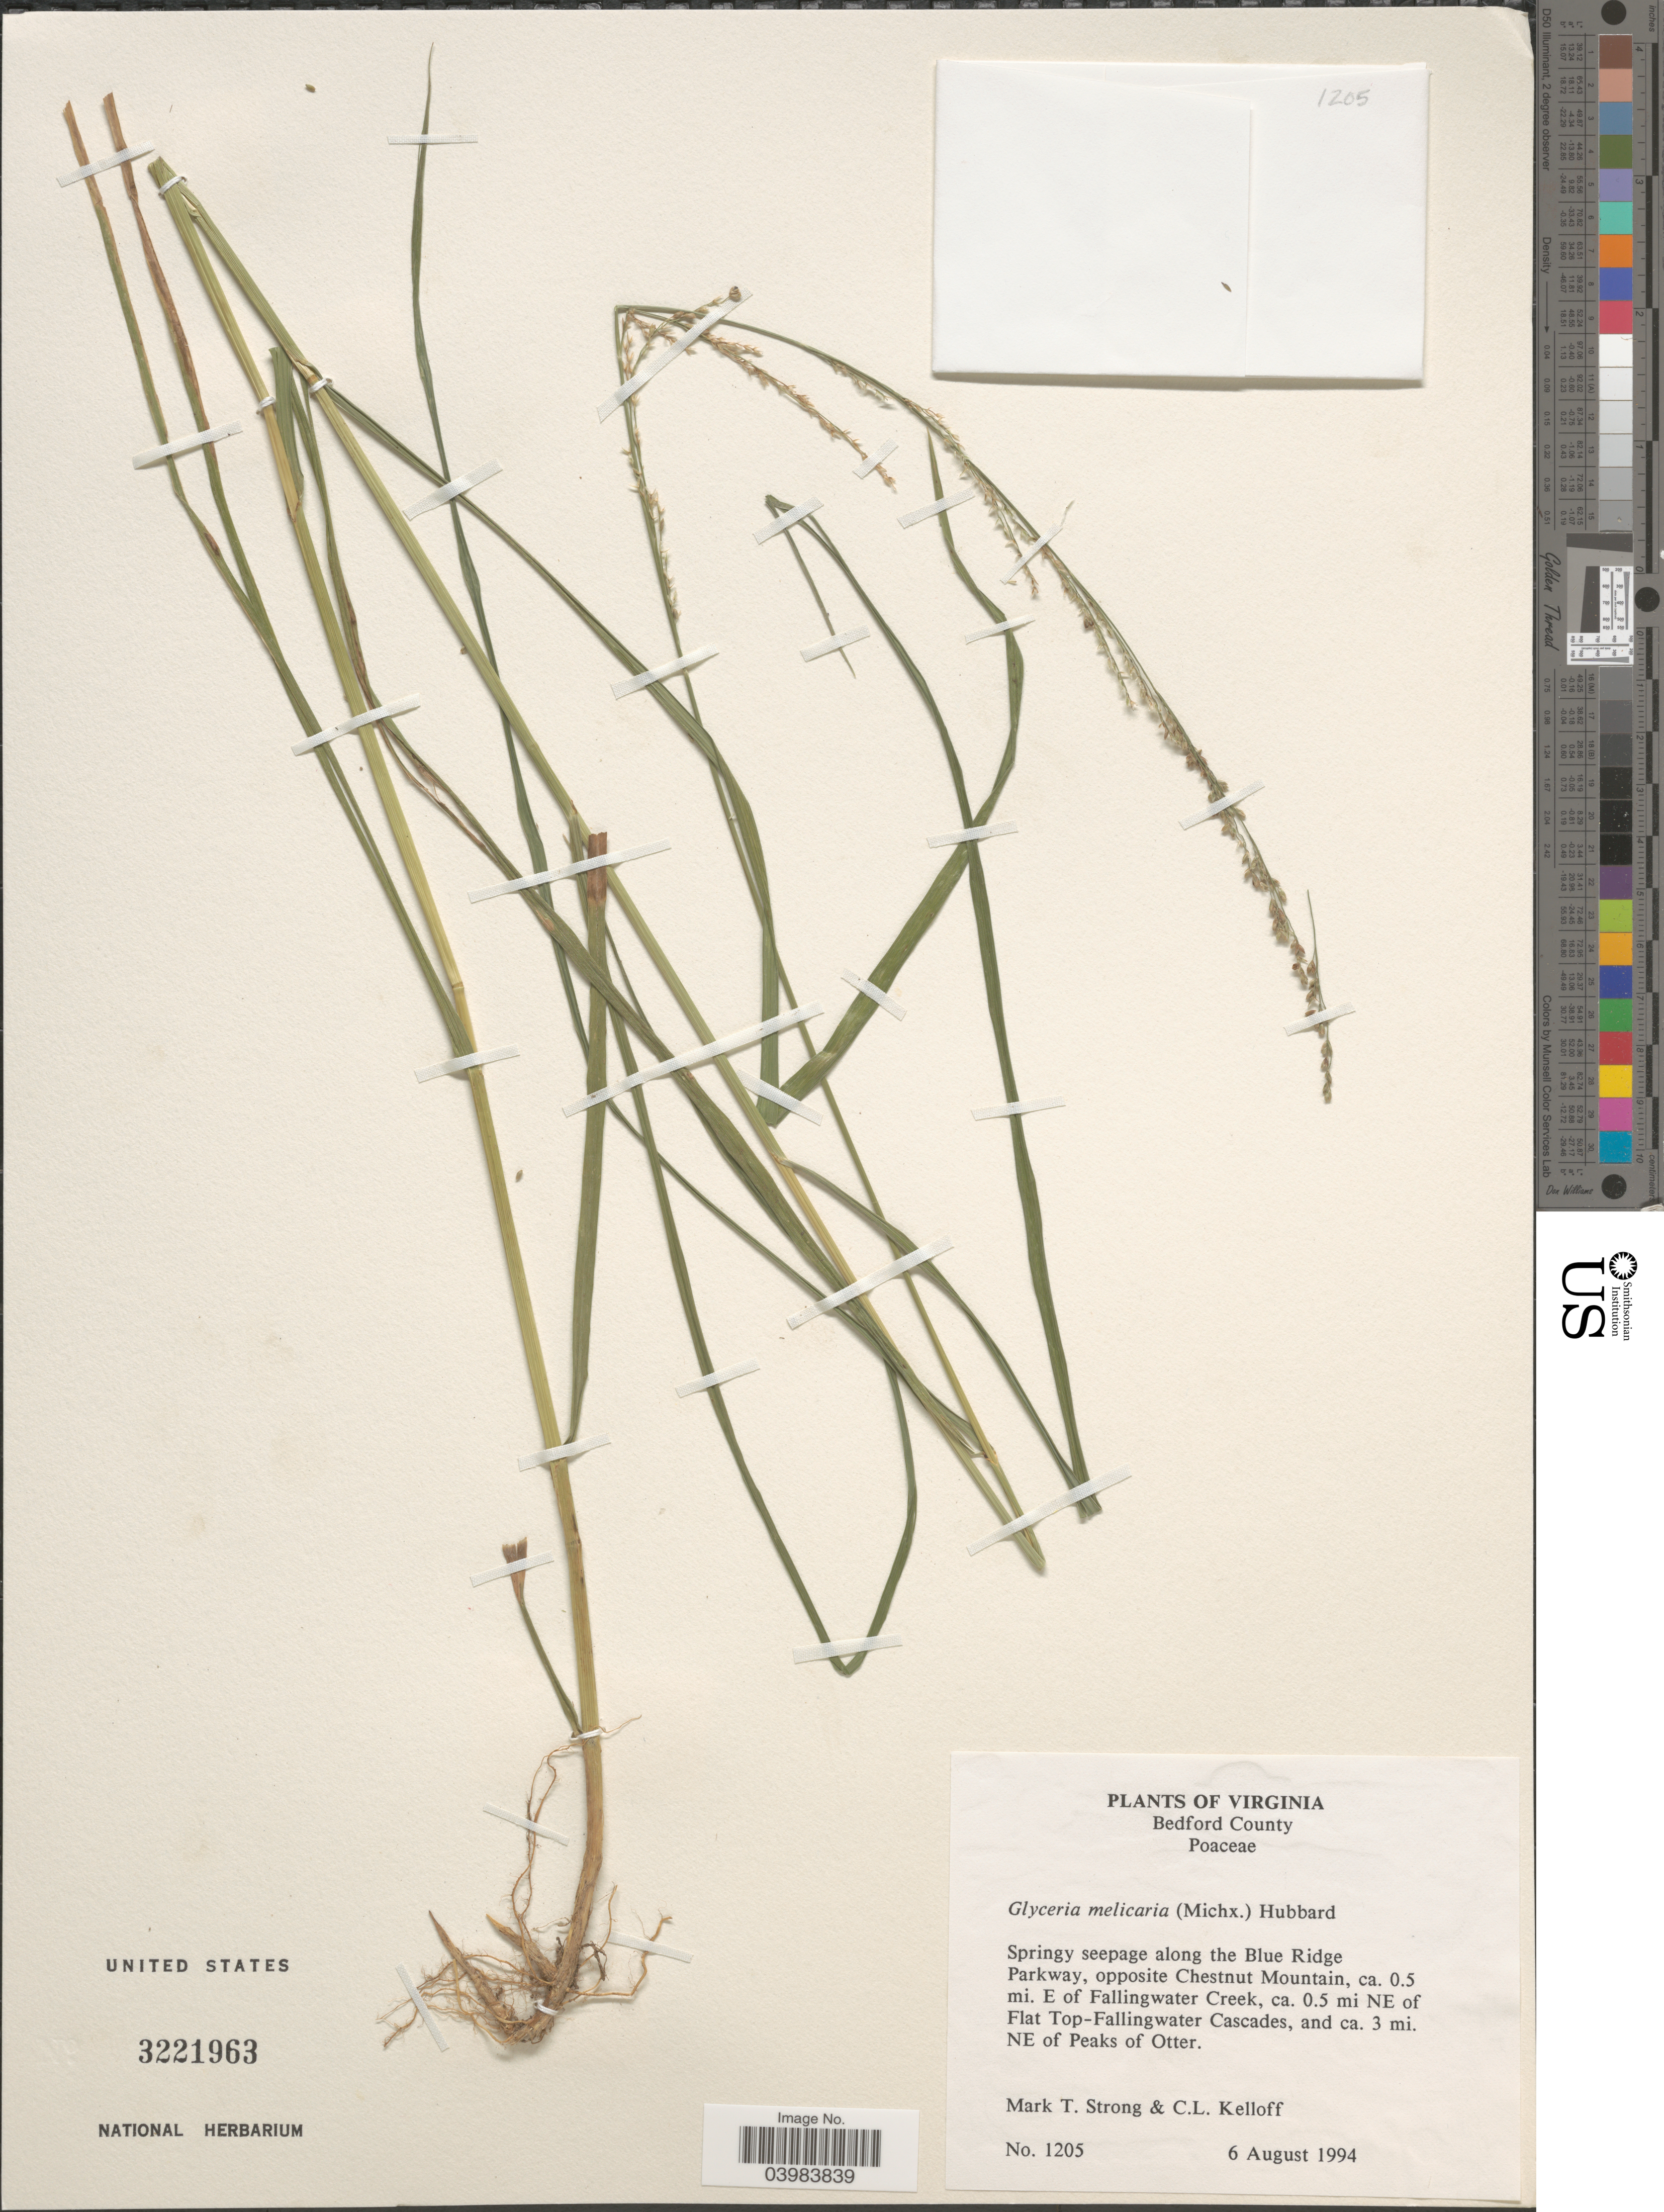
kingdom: Plantae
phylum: Tracheophyta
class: Liliopsida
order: Poales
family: Poaceae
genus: Glyceria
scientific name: Glyceria melicaria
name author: (Michx.) F.T. Hubb.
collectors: M. T. Strong & C. L. Kelloff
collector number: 1205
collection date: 1994-08-06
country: United States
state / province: Virginia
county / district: Bedford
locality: Bedford County. Along the Blue Ridge Parkway, opposite Chestnut Mountain, ca. 0.5 mi. E of Fallingwater Creek, ca. 0.5 mi NE of Flat Top-Fallingwater Cascades, and ca. 3 mi. NE of Peaks of Otter.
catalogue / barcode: US 3221963